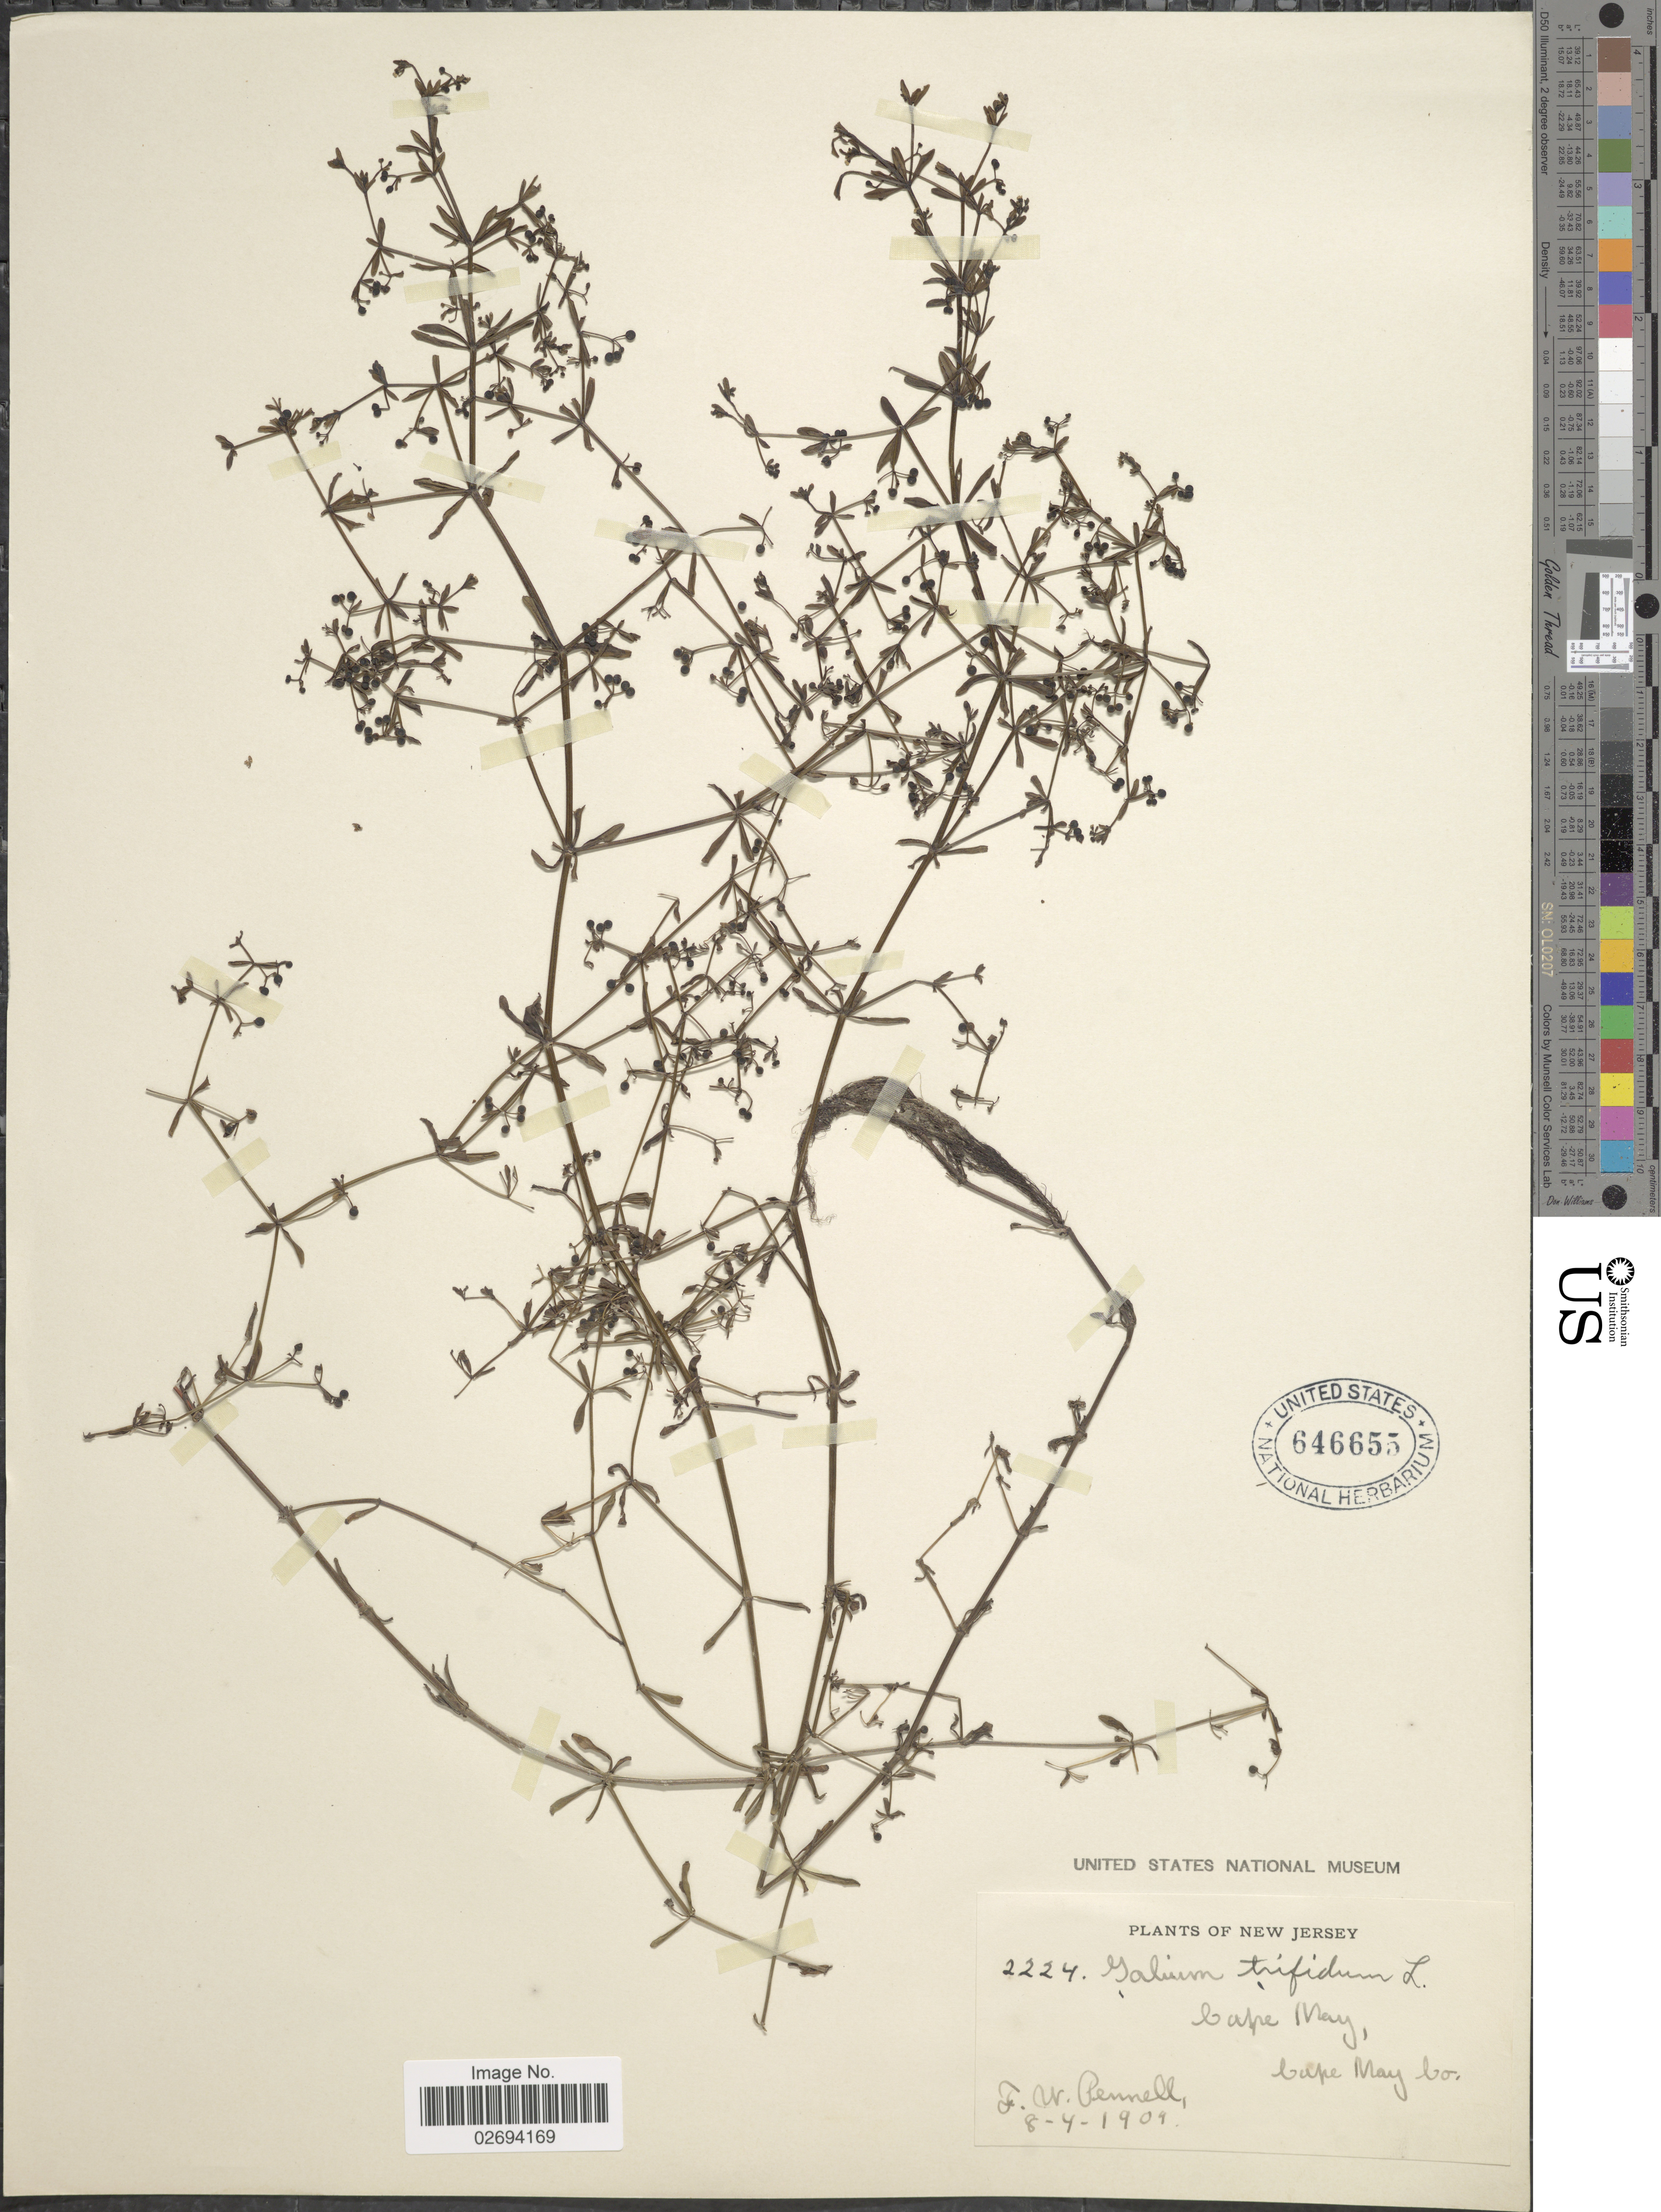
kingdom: Plantae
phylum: Tracheophyta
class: Magnoliopsida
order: Gentianales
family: Rubiaceae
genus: Galium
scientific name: Galium trifidum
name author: L.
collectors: F. W. Pennell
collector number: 2224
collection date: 1904-04-08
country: United States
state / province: New Jersey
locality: Cape May, Cape May Co.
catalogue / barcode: US 646655